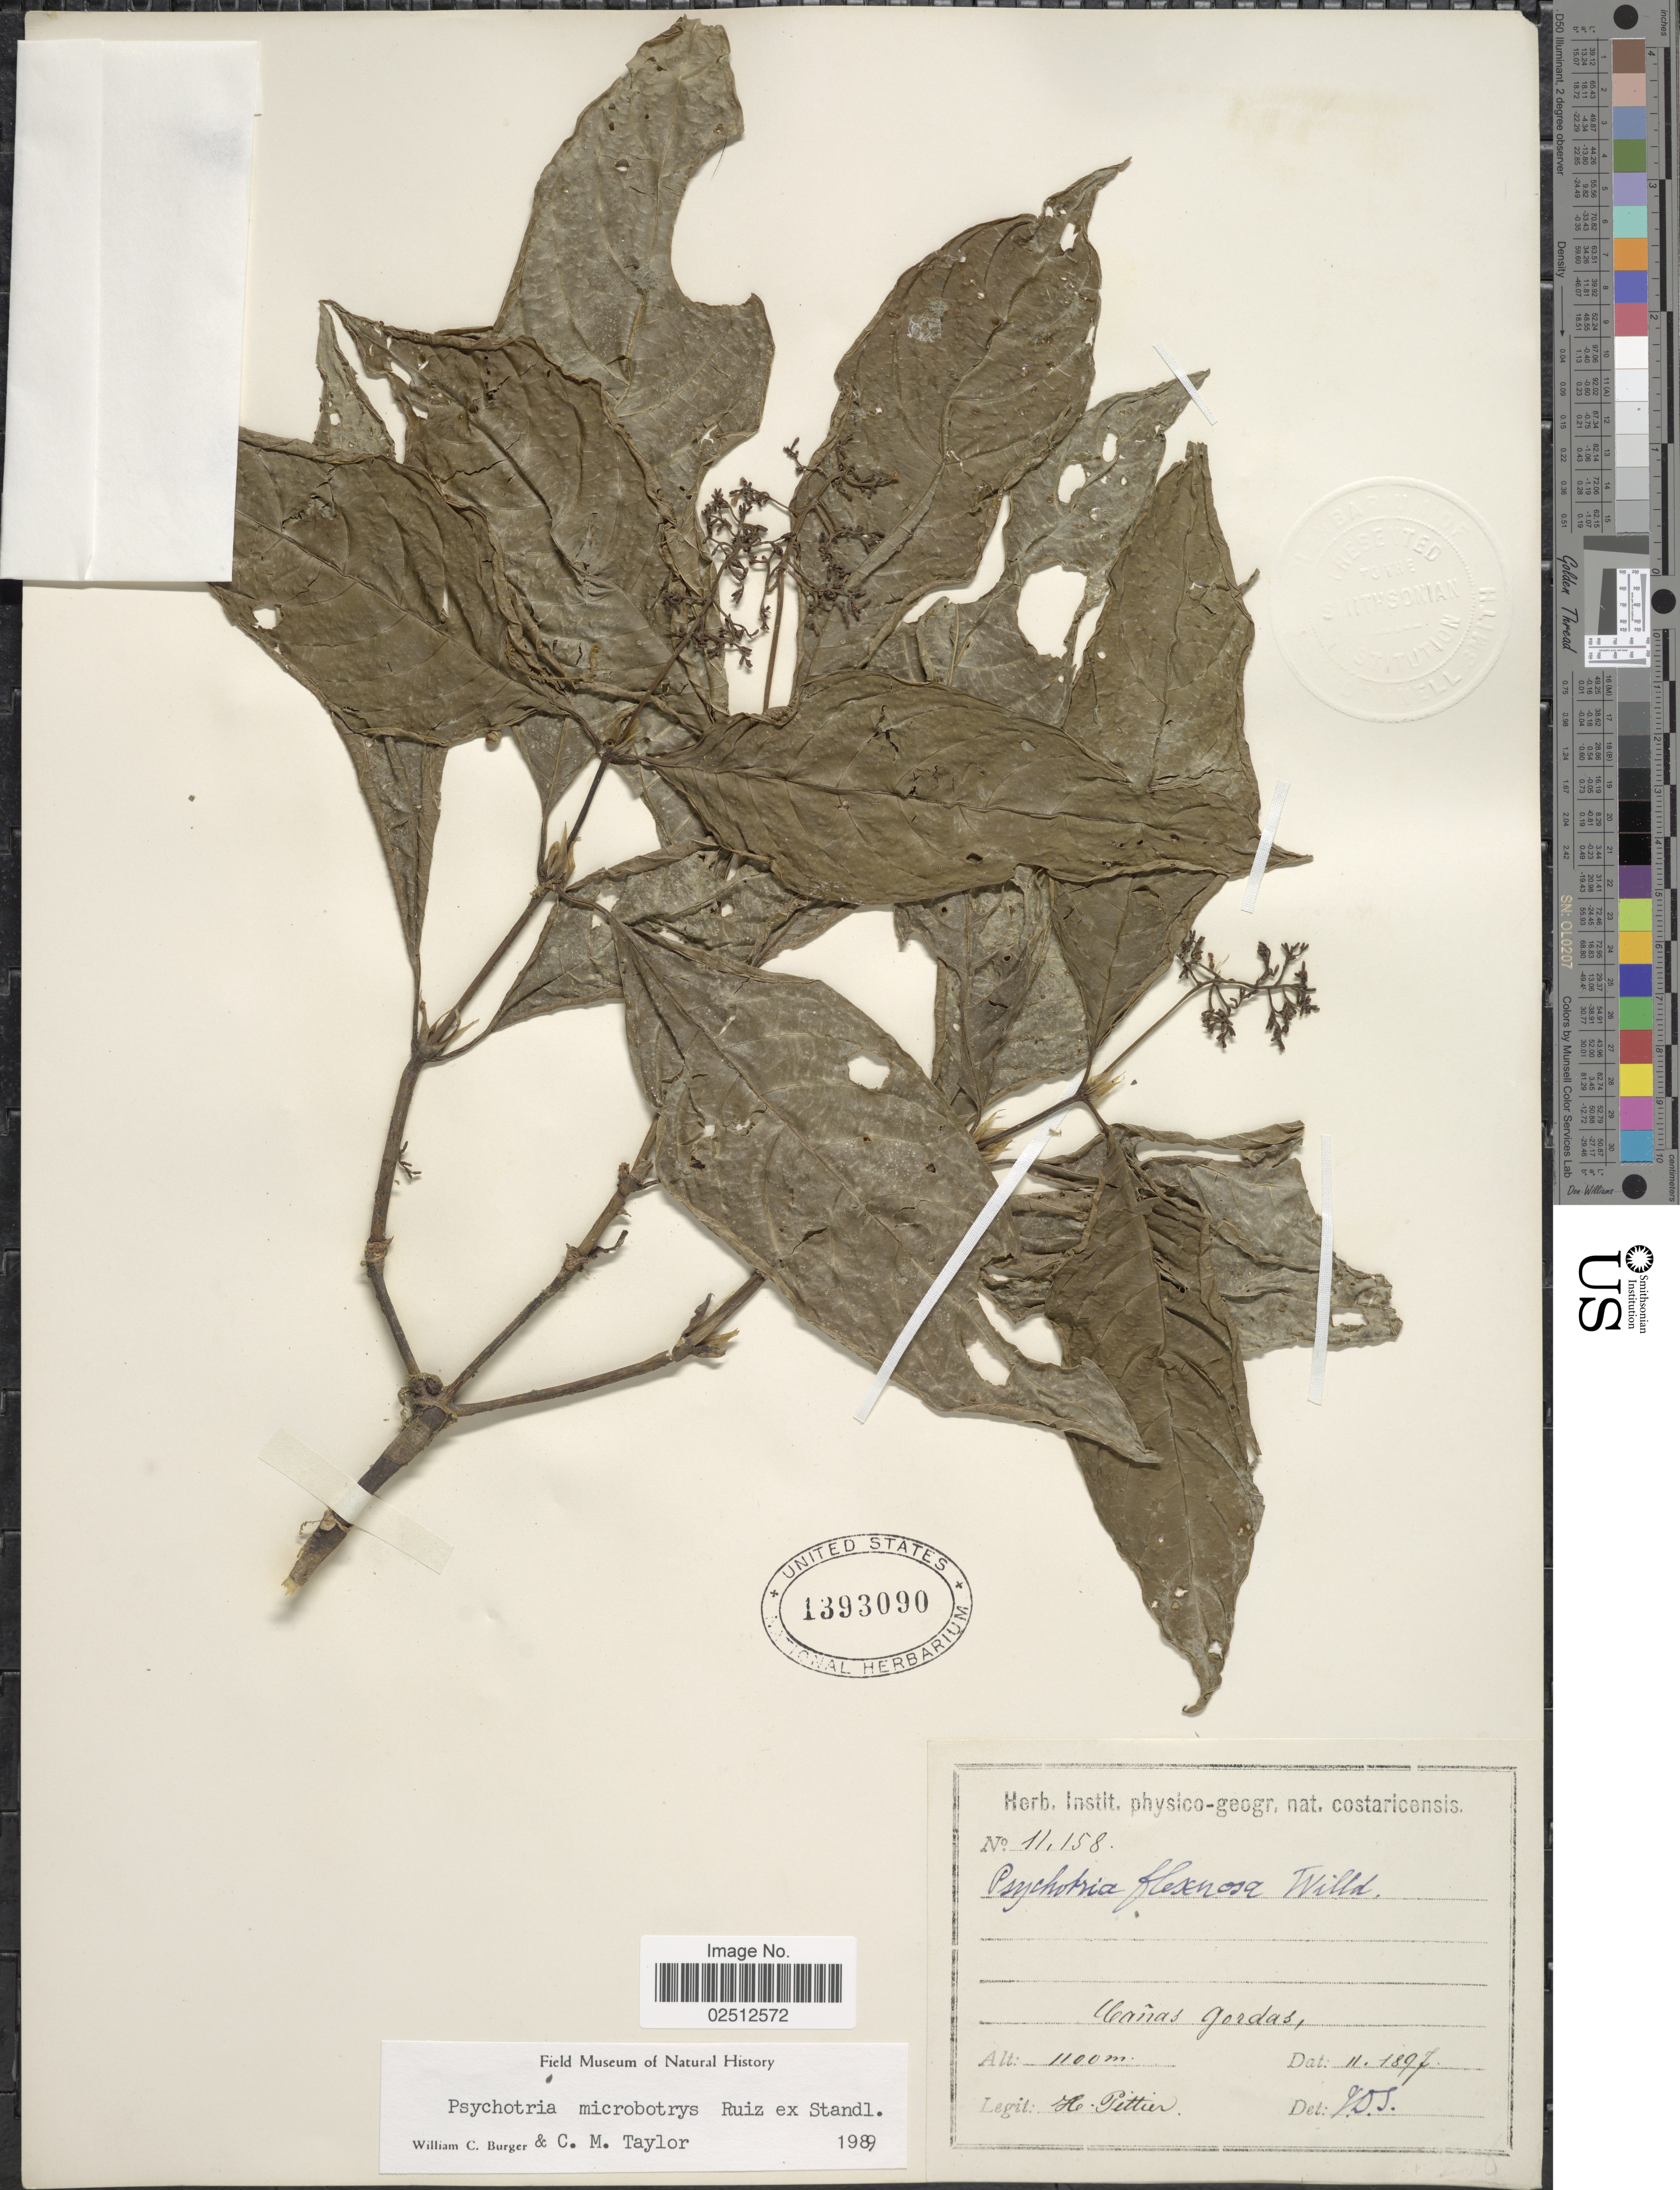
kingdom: Plantae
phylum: Tracheophyta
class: Magnoliopsida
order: Gentianales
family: Rubiaceae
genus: Psychotria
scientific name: Psychotria microbotrys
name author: Ruiz ex Standl.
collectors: H. F. Pittier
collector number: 11158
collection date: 1897-02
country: Costa Rica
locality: Canas gordas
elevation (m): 1100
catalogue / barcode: US 1393090